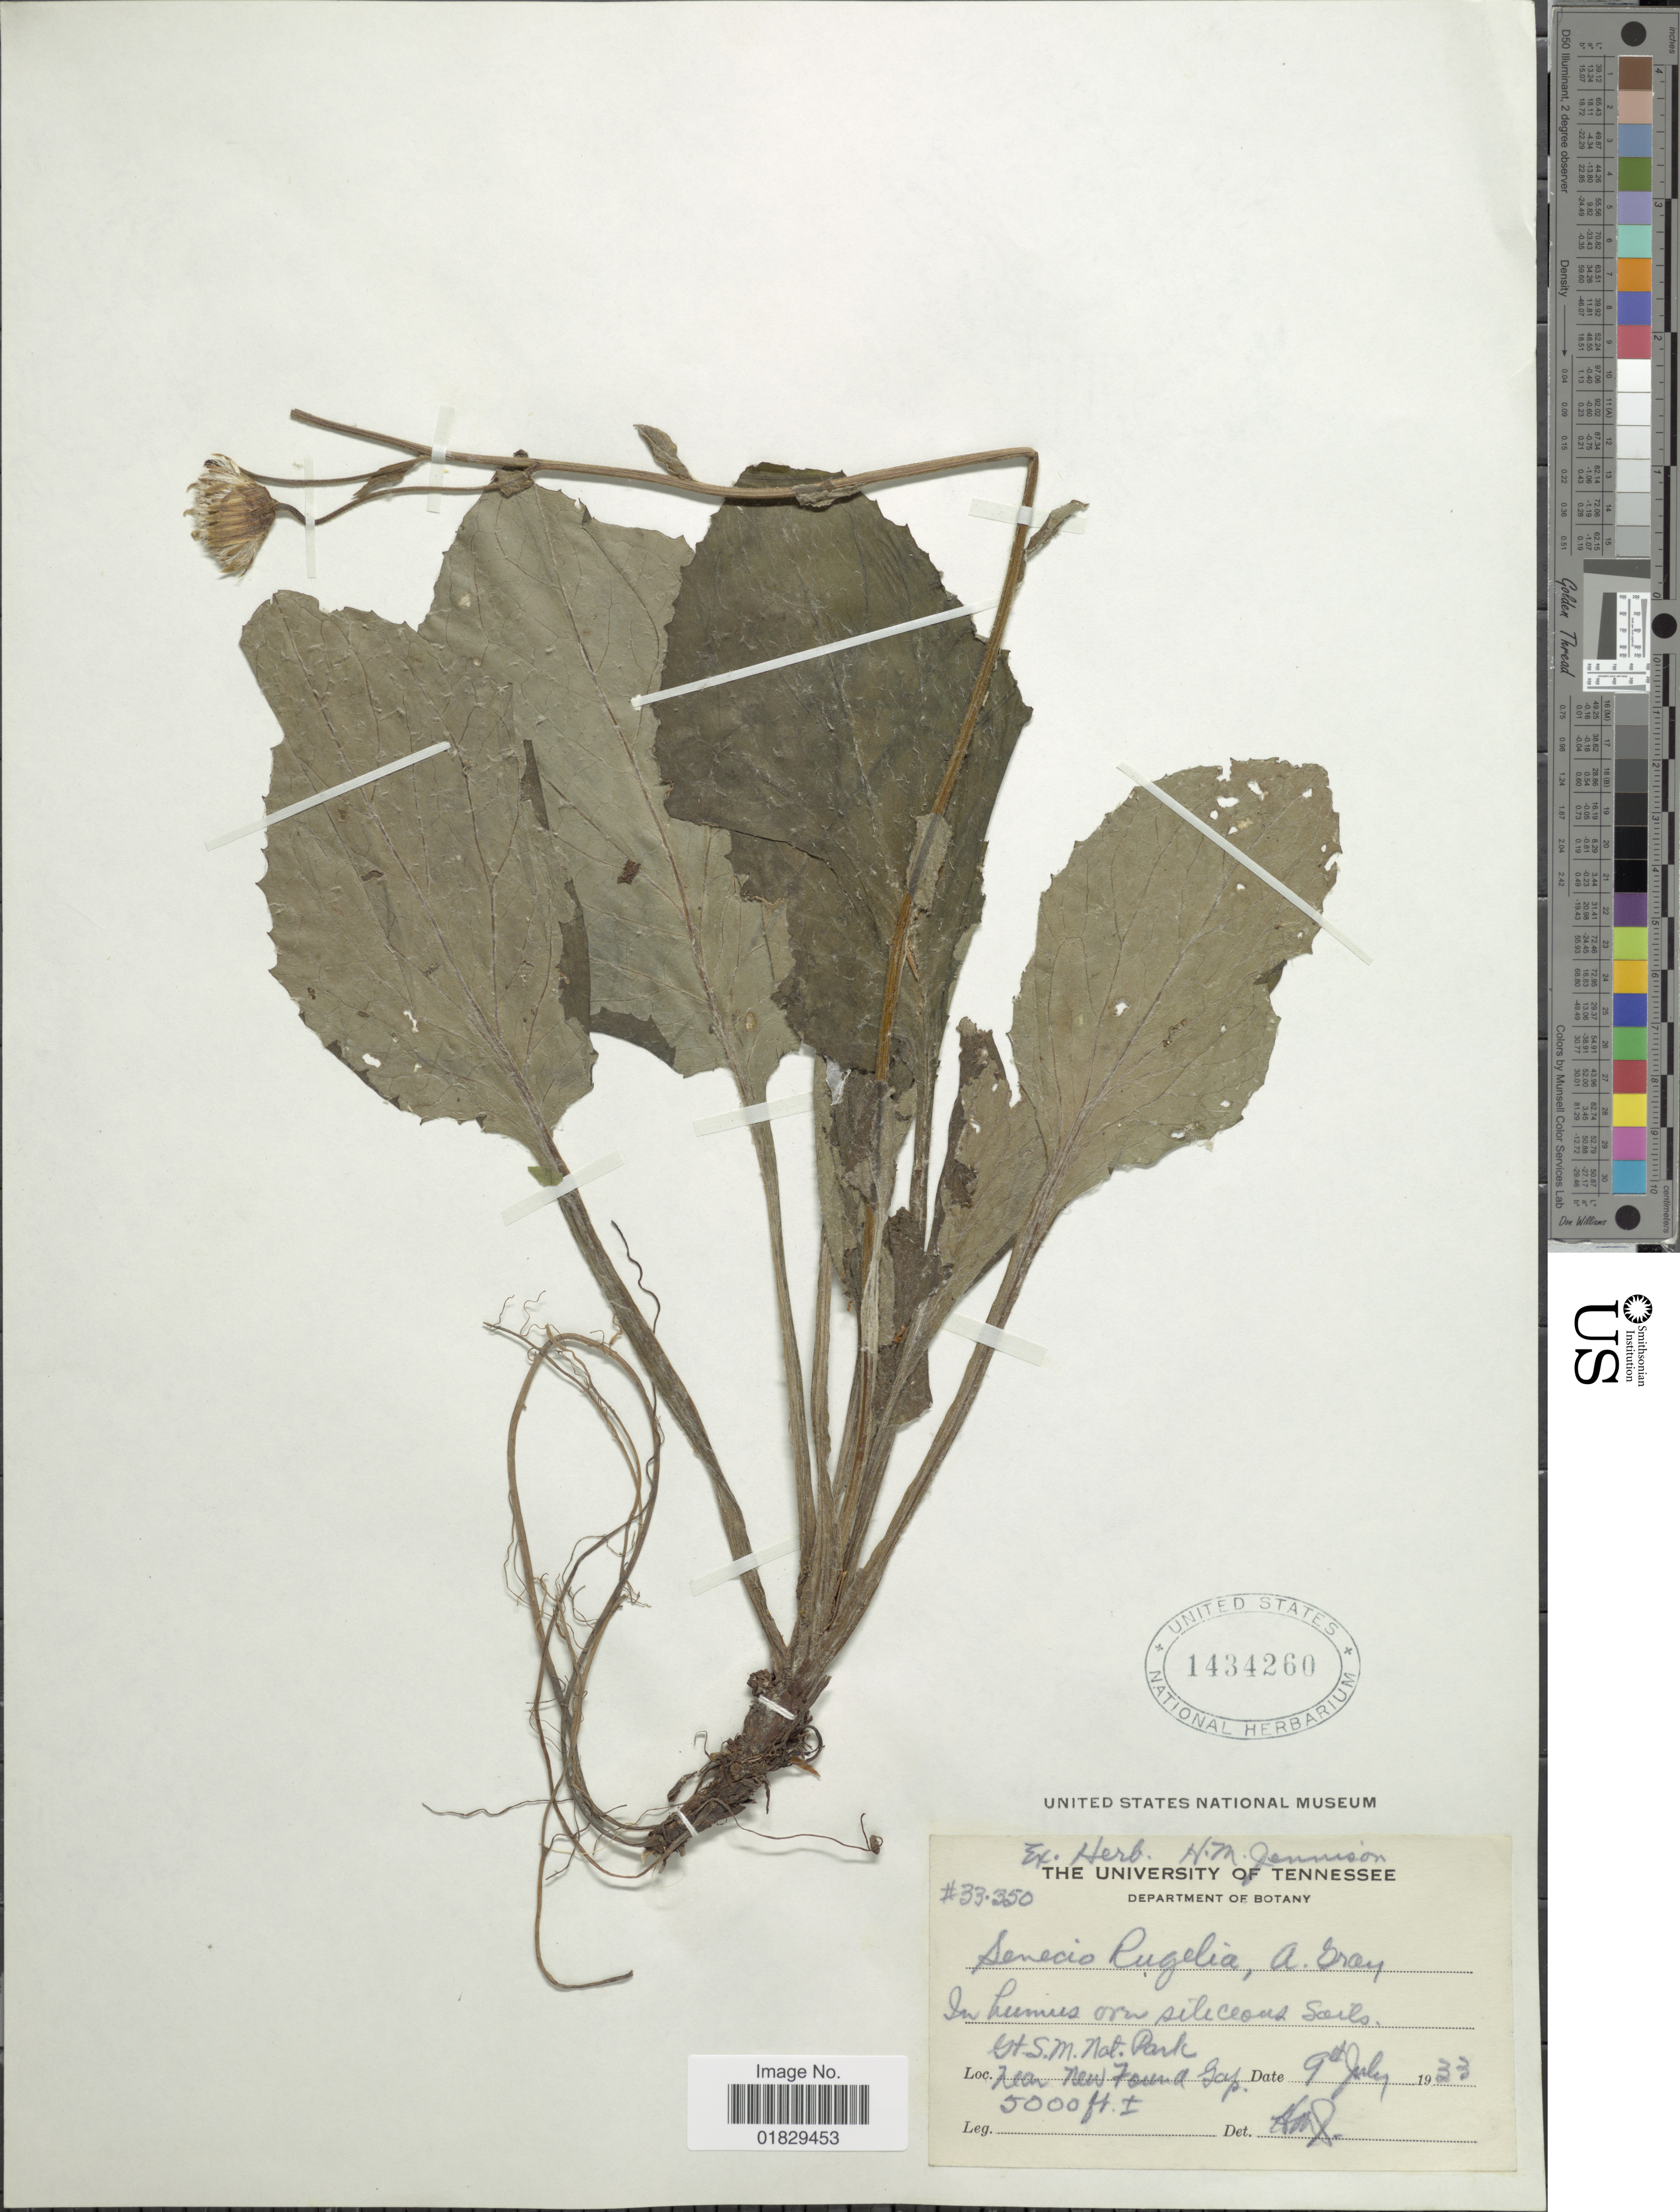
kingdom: Plantae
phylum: Tracheophyta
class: Magnoliopsida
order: Asterales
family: Asteraceae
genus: Rugelia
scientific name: Rugelia nudicaulis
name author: Shuttlew. ex Chapm.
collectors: ex herb. H. M. Jennison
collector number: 33350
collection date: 1933-07-09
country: United States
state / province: Tennessee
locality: Gt. S.M. Nat. Park. Near New Found Gap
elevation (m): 1524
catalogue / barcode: US 1434260